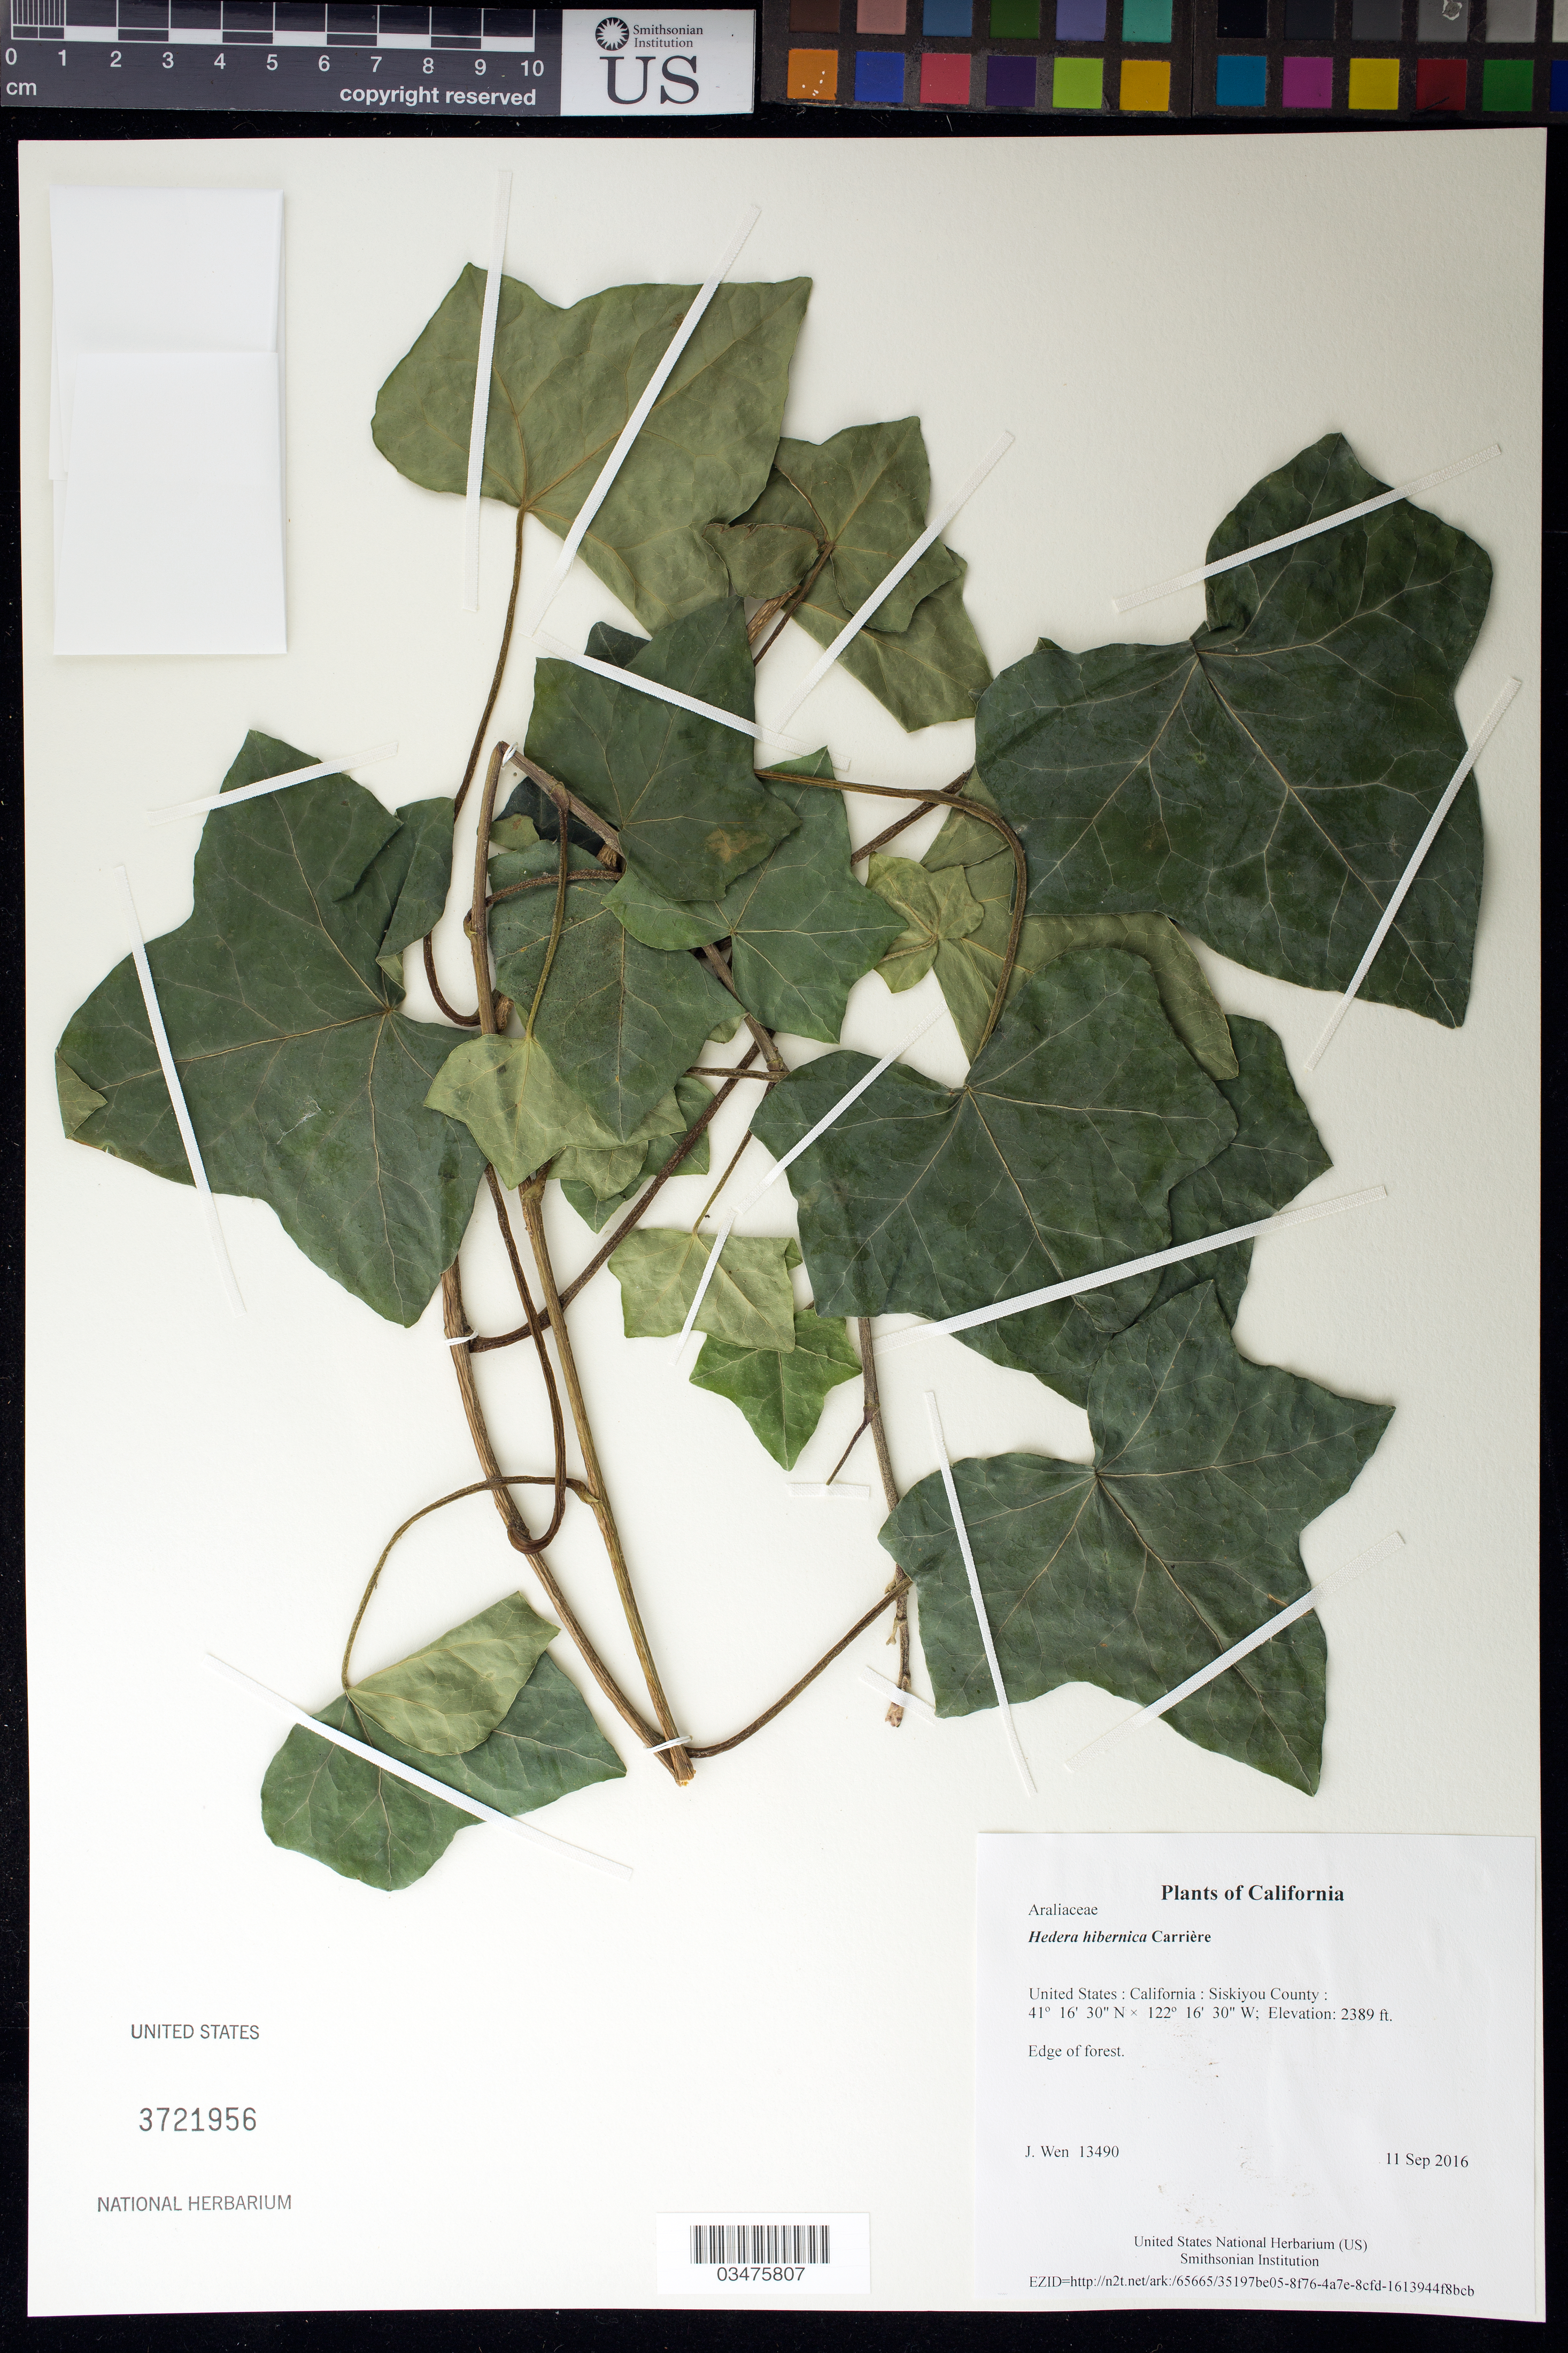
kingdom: Plantae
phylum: Tracheophyta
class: Magnoliopsida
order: Apiales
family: Araliaceae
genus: Hedera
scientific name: Hedera hibernica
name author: (G. Kirchn.) Bean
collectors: J. Wen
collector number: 13490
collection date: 2016-09-11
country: United States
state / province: California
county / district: Siskiyou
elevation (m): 728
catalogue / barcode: US 3721956